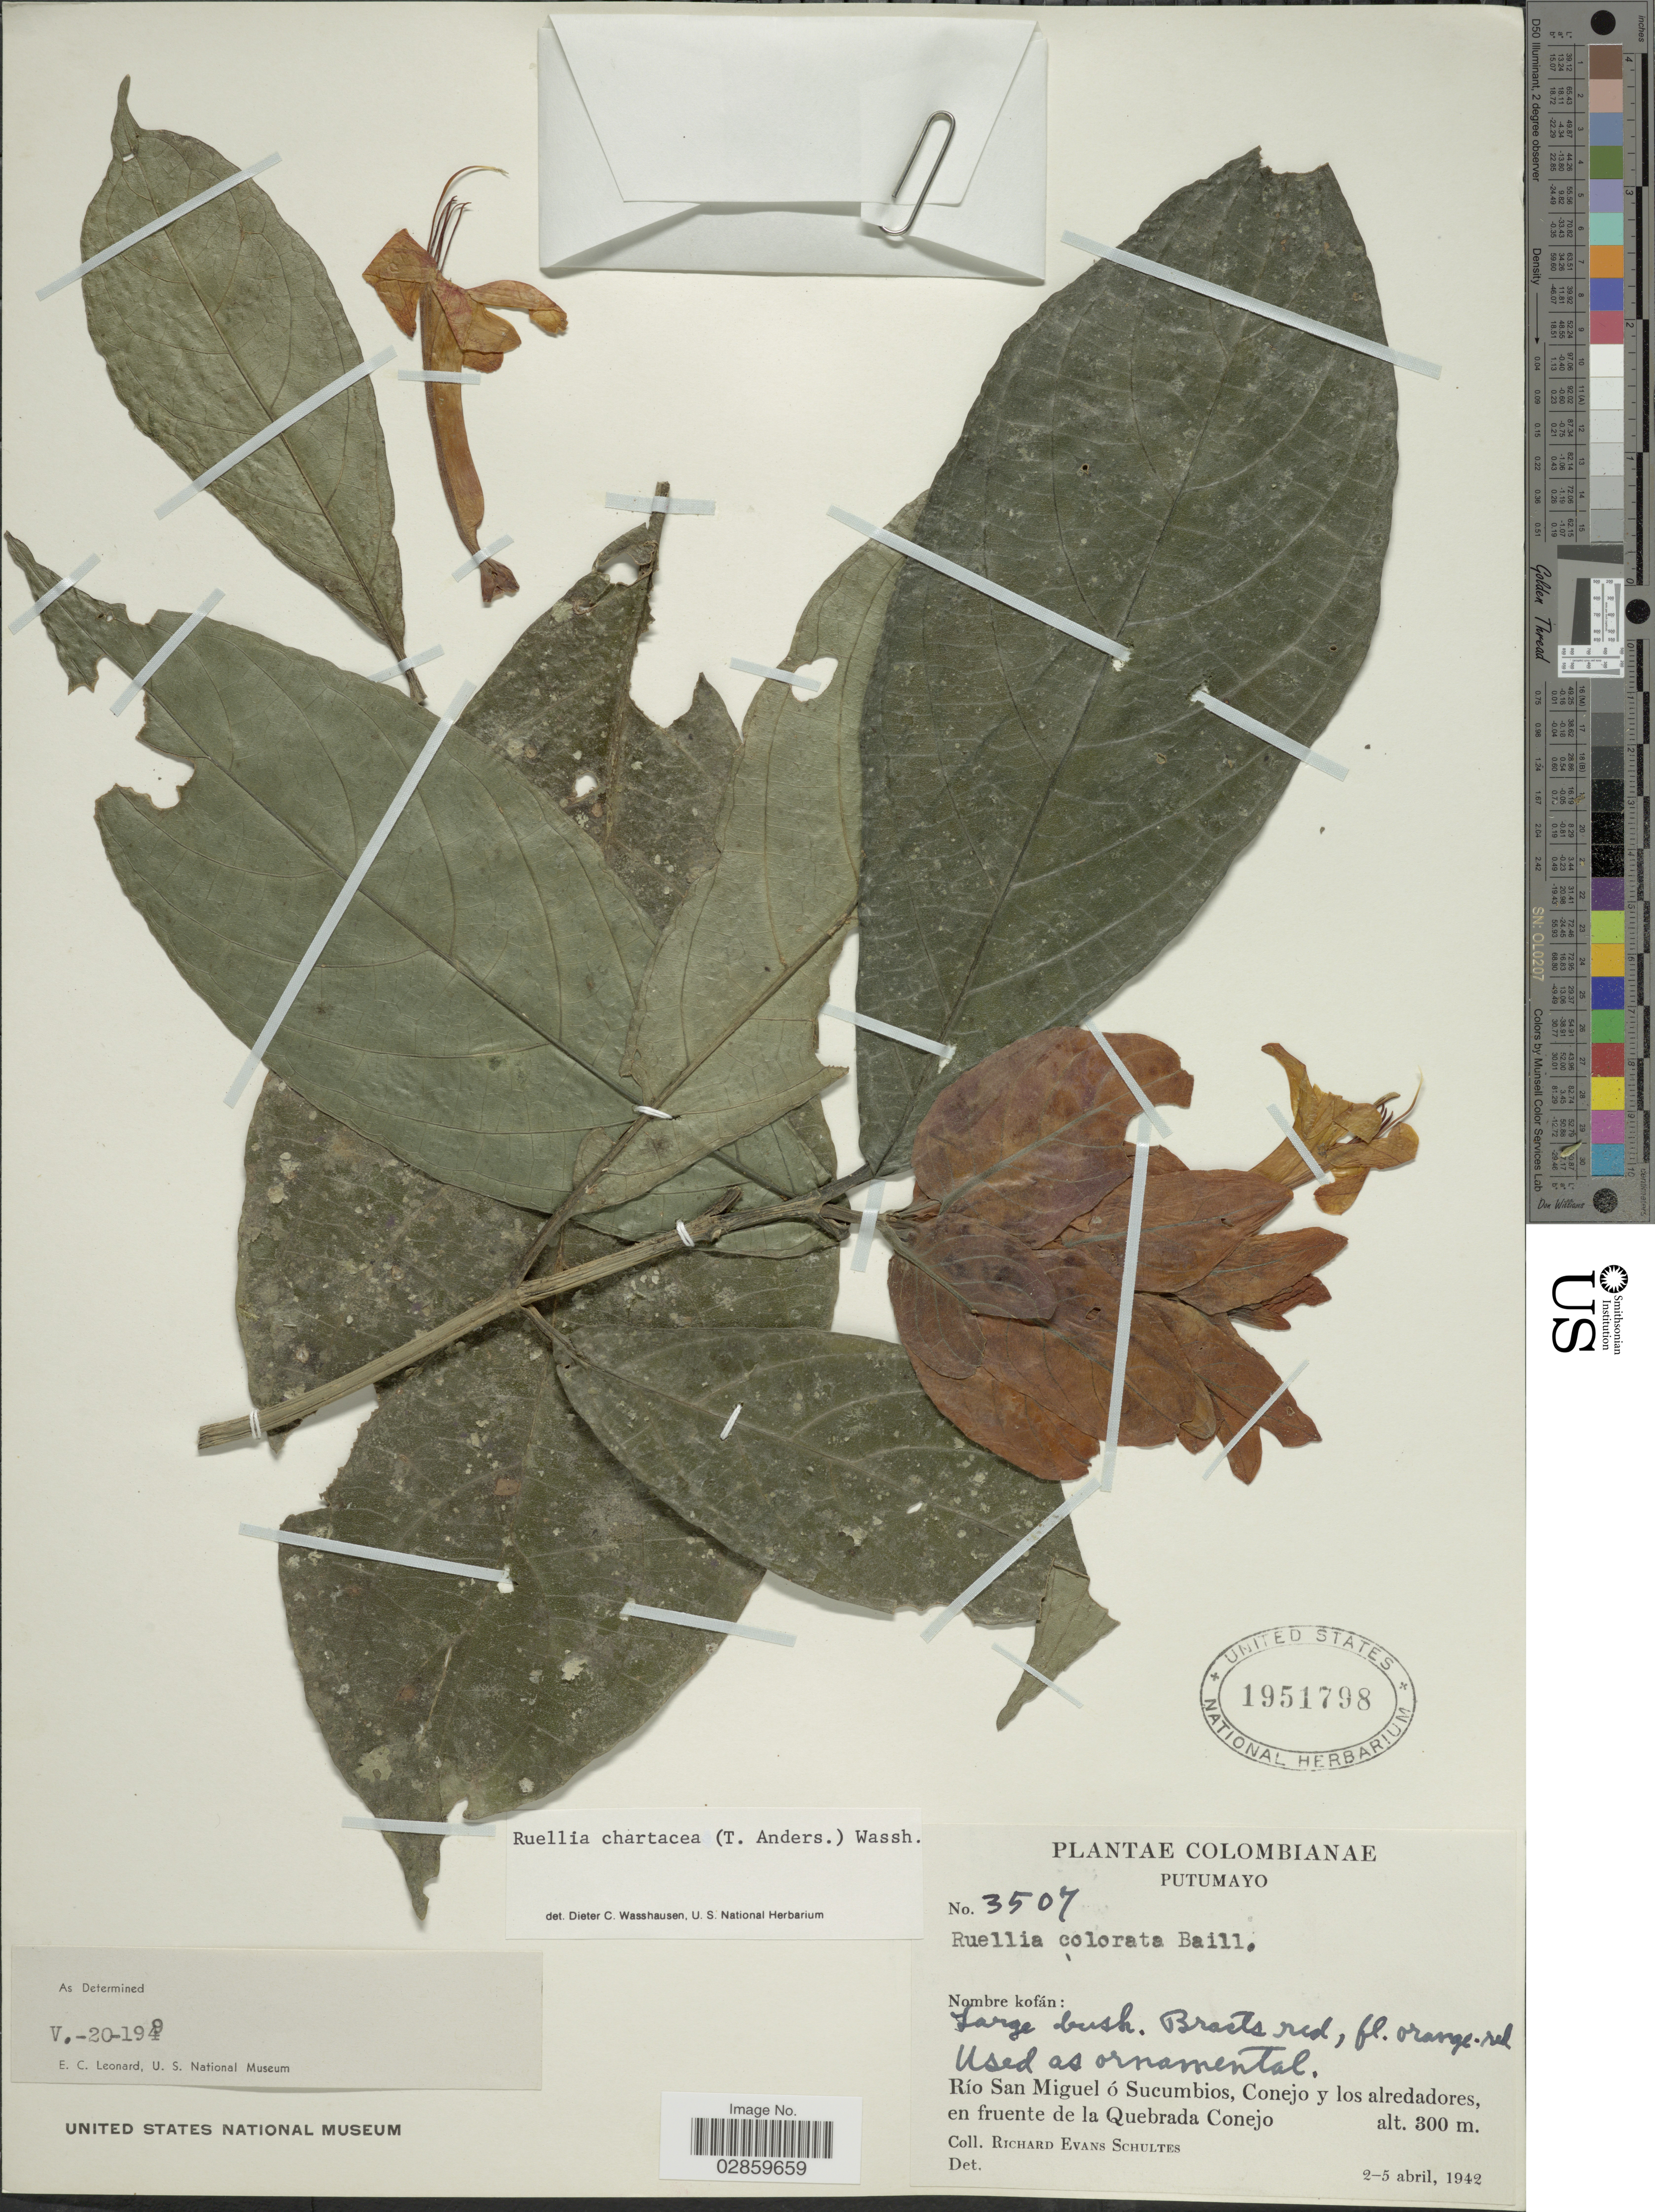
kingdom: Plantae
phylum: Tracheophyta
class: Magnoliopsida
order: Lamiales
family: Acanthaceae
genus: Ruellia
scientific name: Ruellia chartacea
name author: (T. Anderson) Wassh.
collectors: R. E. Schultes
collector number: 3507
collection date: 1942-04-02/1942-04-05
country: Colombia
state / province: Putumayo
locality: Río San Miguel ó Sucumbios, Conejo y los alrededores, en fruente de la Quebrada Conejo.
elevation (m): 300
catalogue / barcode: US 1951798